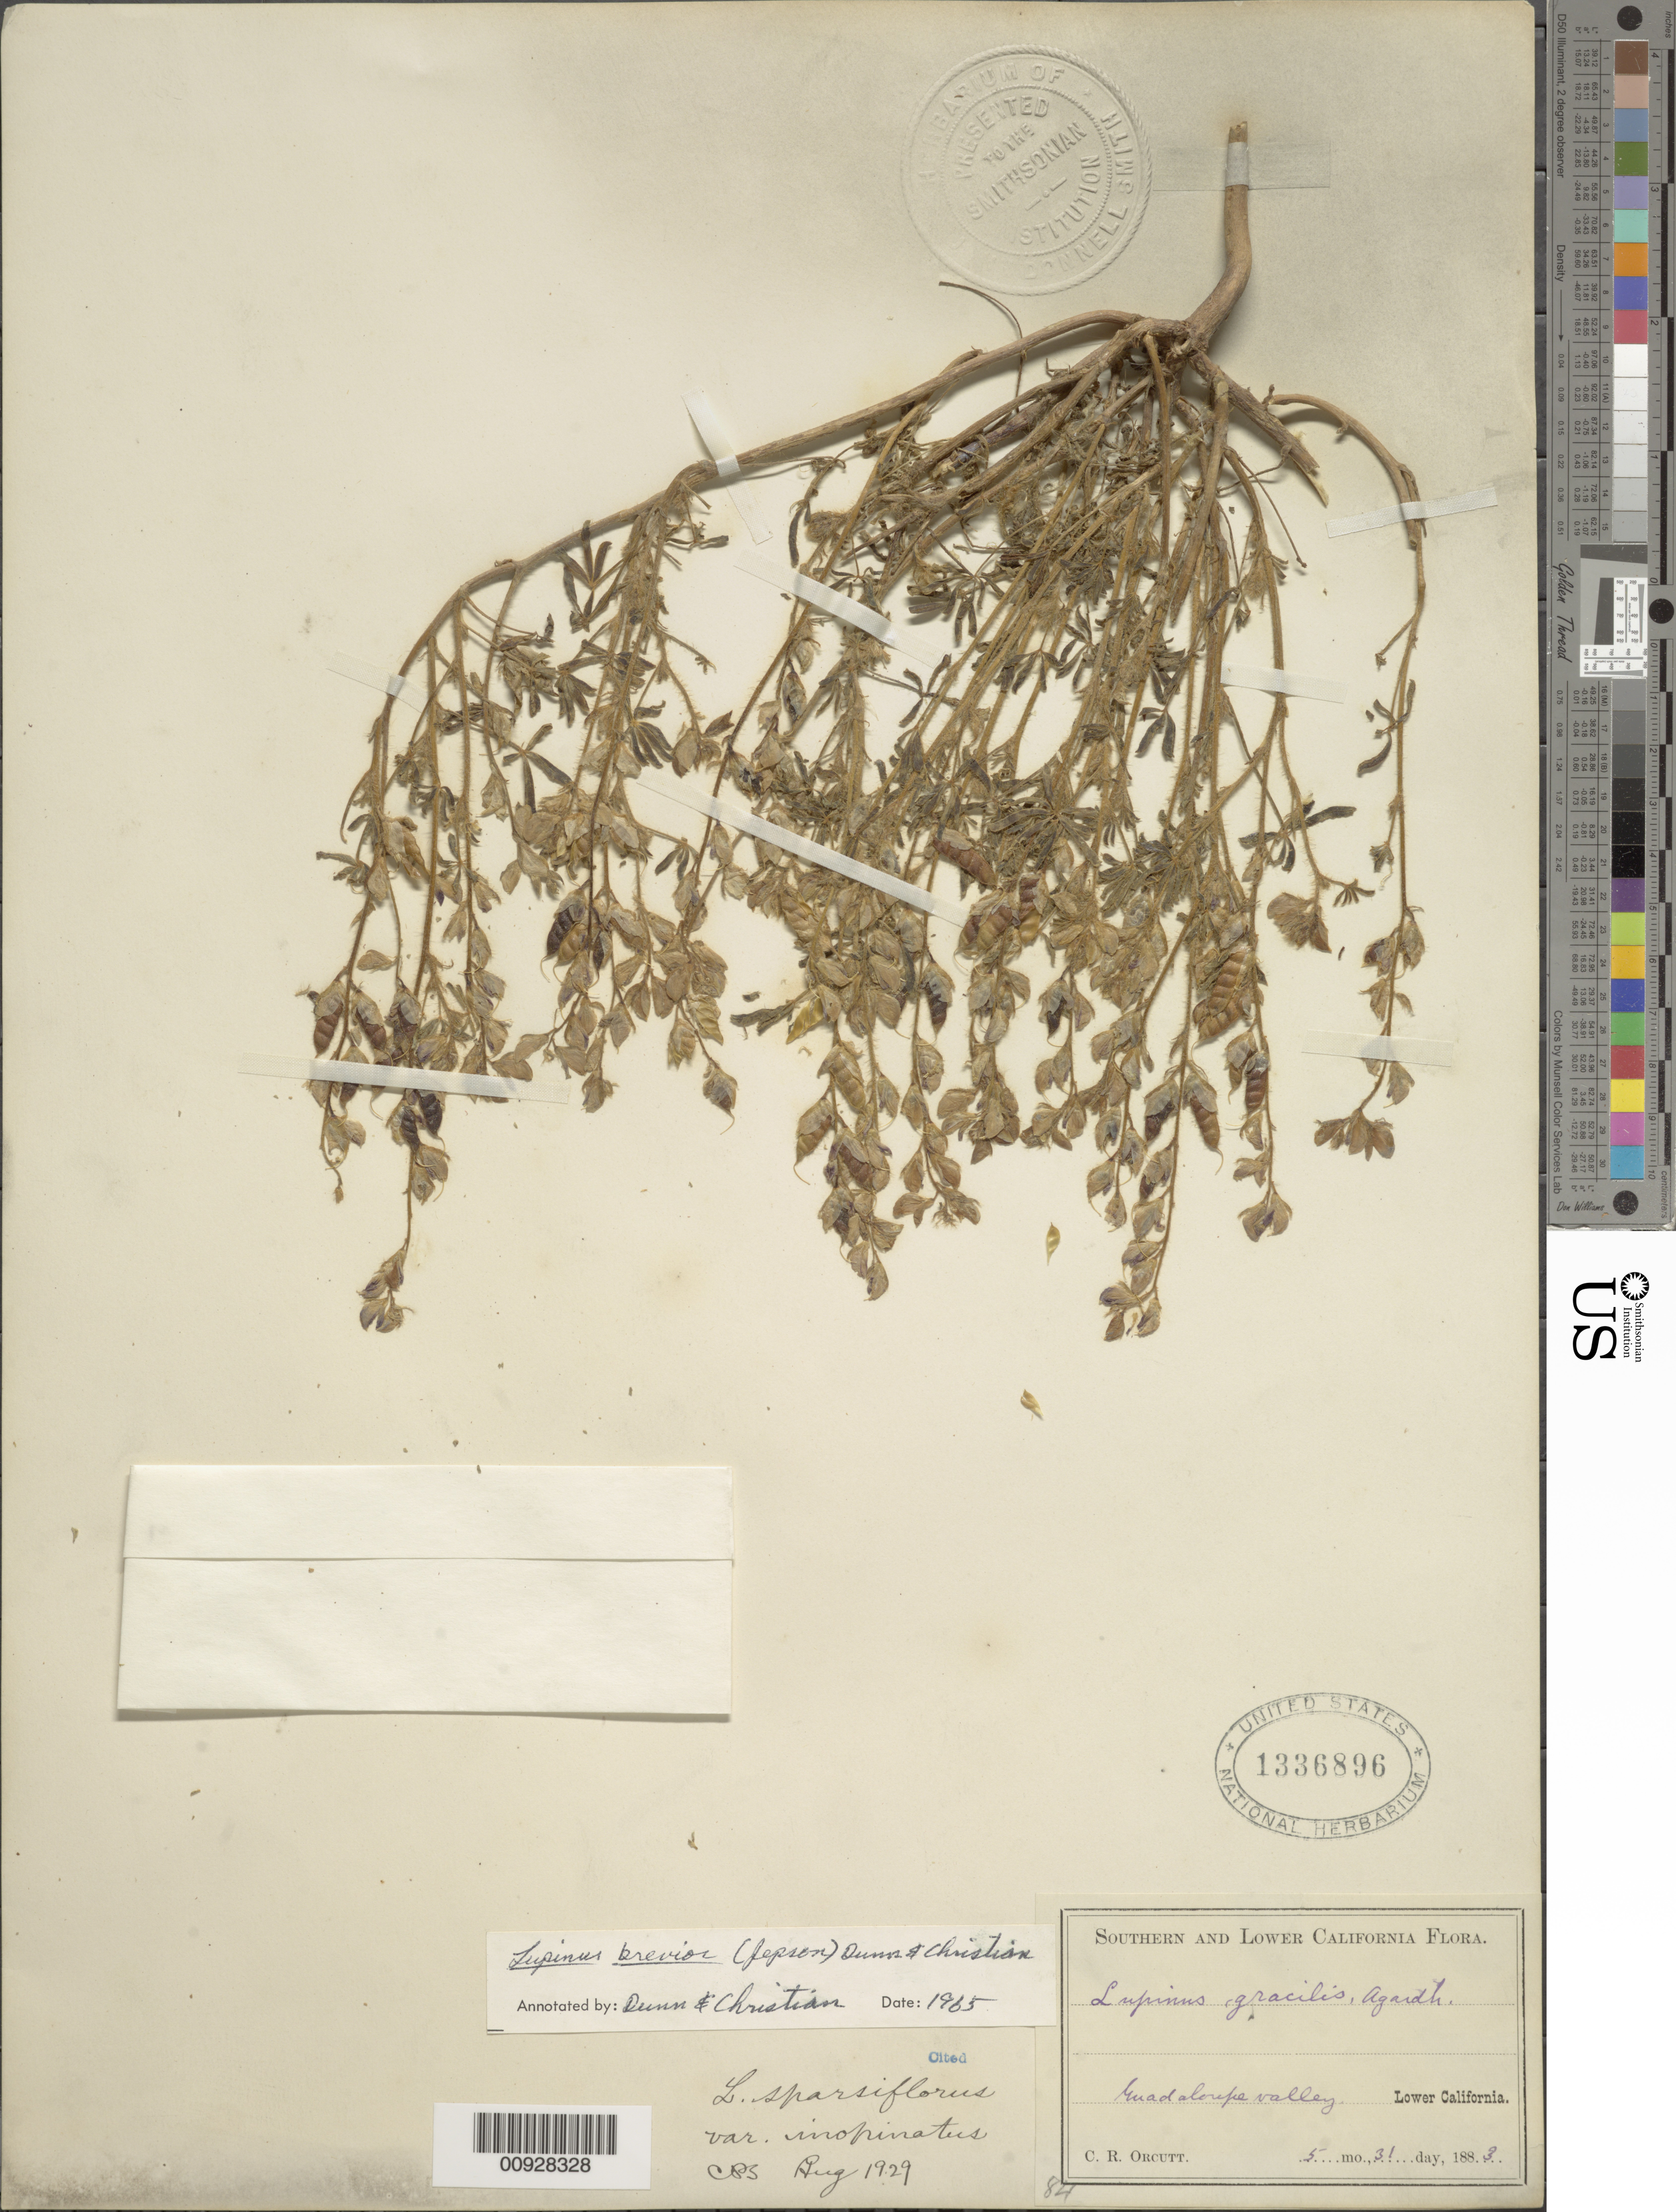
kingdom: Plantae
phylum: Tracheophyta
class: Magnoliopsida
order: Fabales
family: Fabaceae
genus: Lupinus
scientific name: Lupinus brevior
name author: (Jeps.) J.A. Christian & D.B. Dunn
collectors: C. R. Orcutt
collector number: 84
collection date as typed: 31 May 1883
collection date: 1883-05-31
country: Mexico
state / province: Baja California Norte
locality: Guadalupe valley. Lower California.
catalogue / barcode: US 1336896